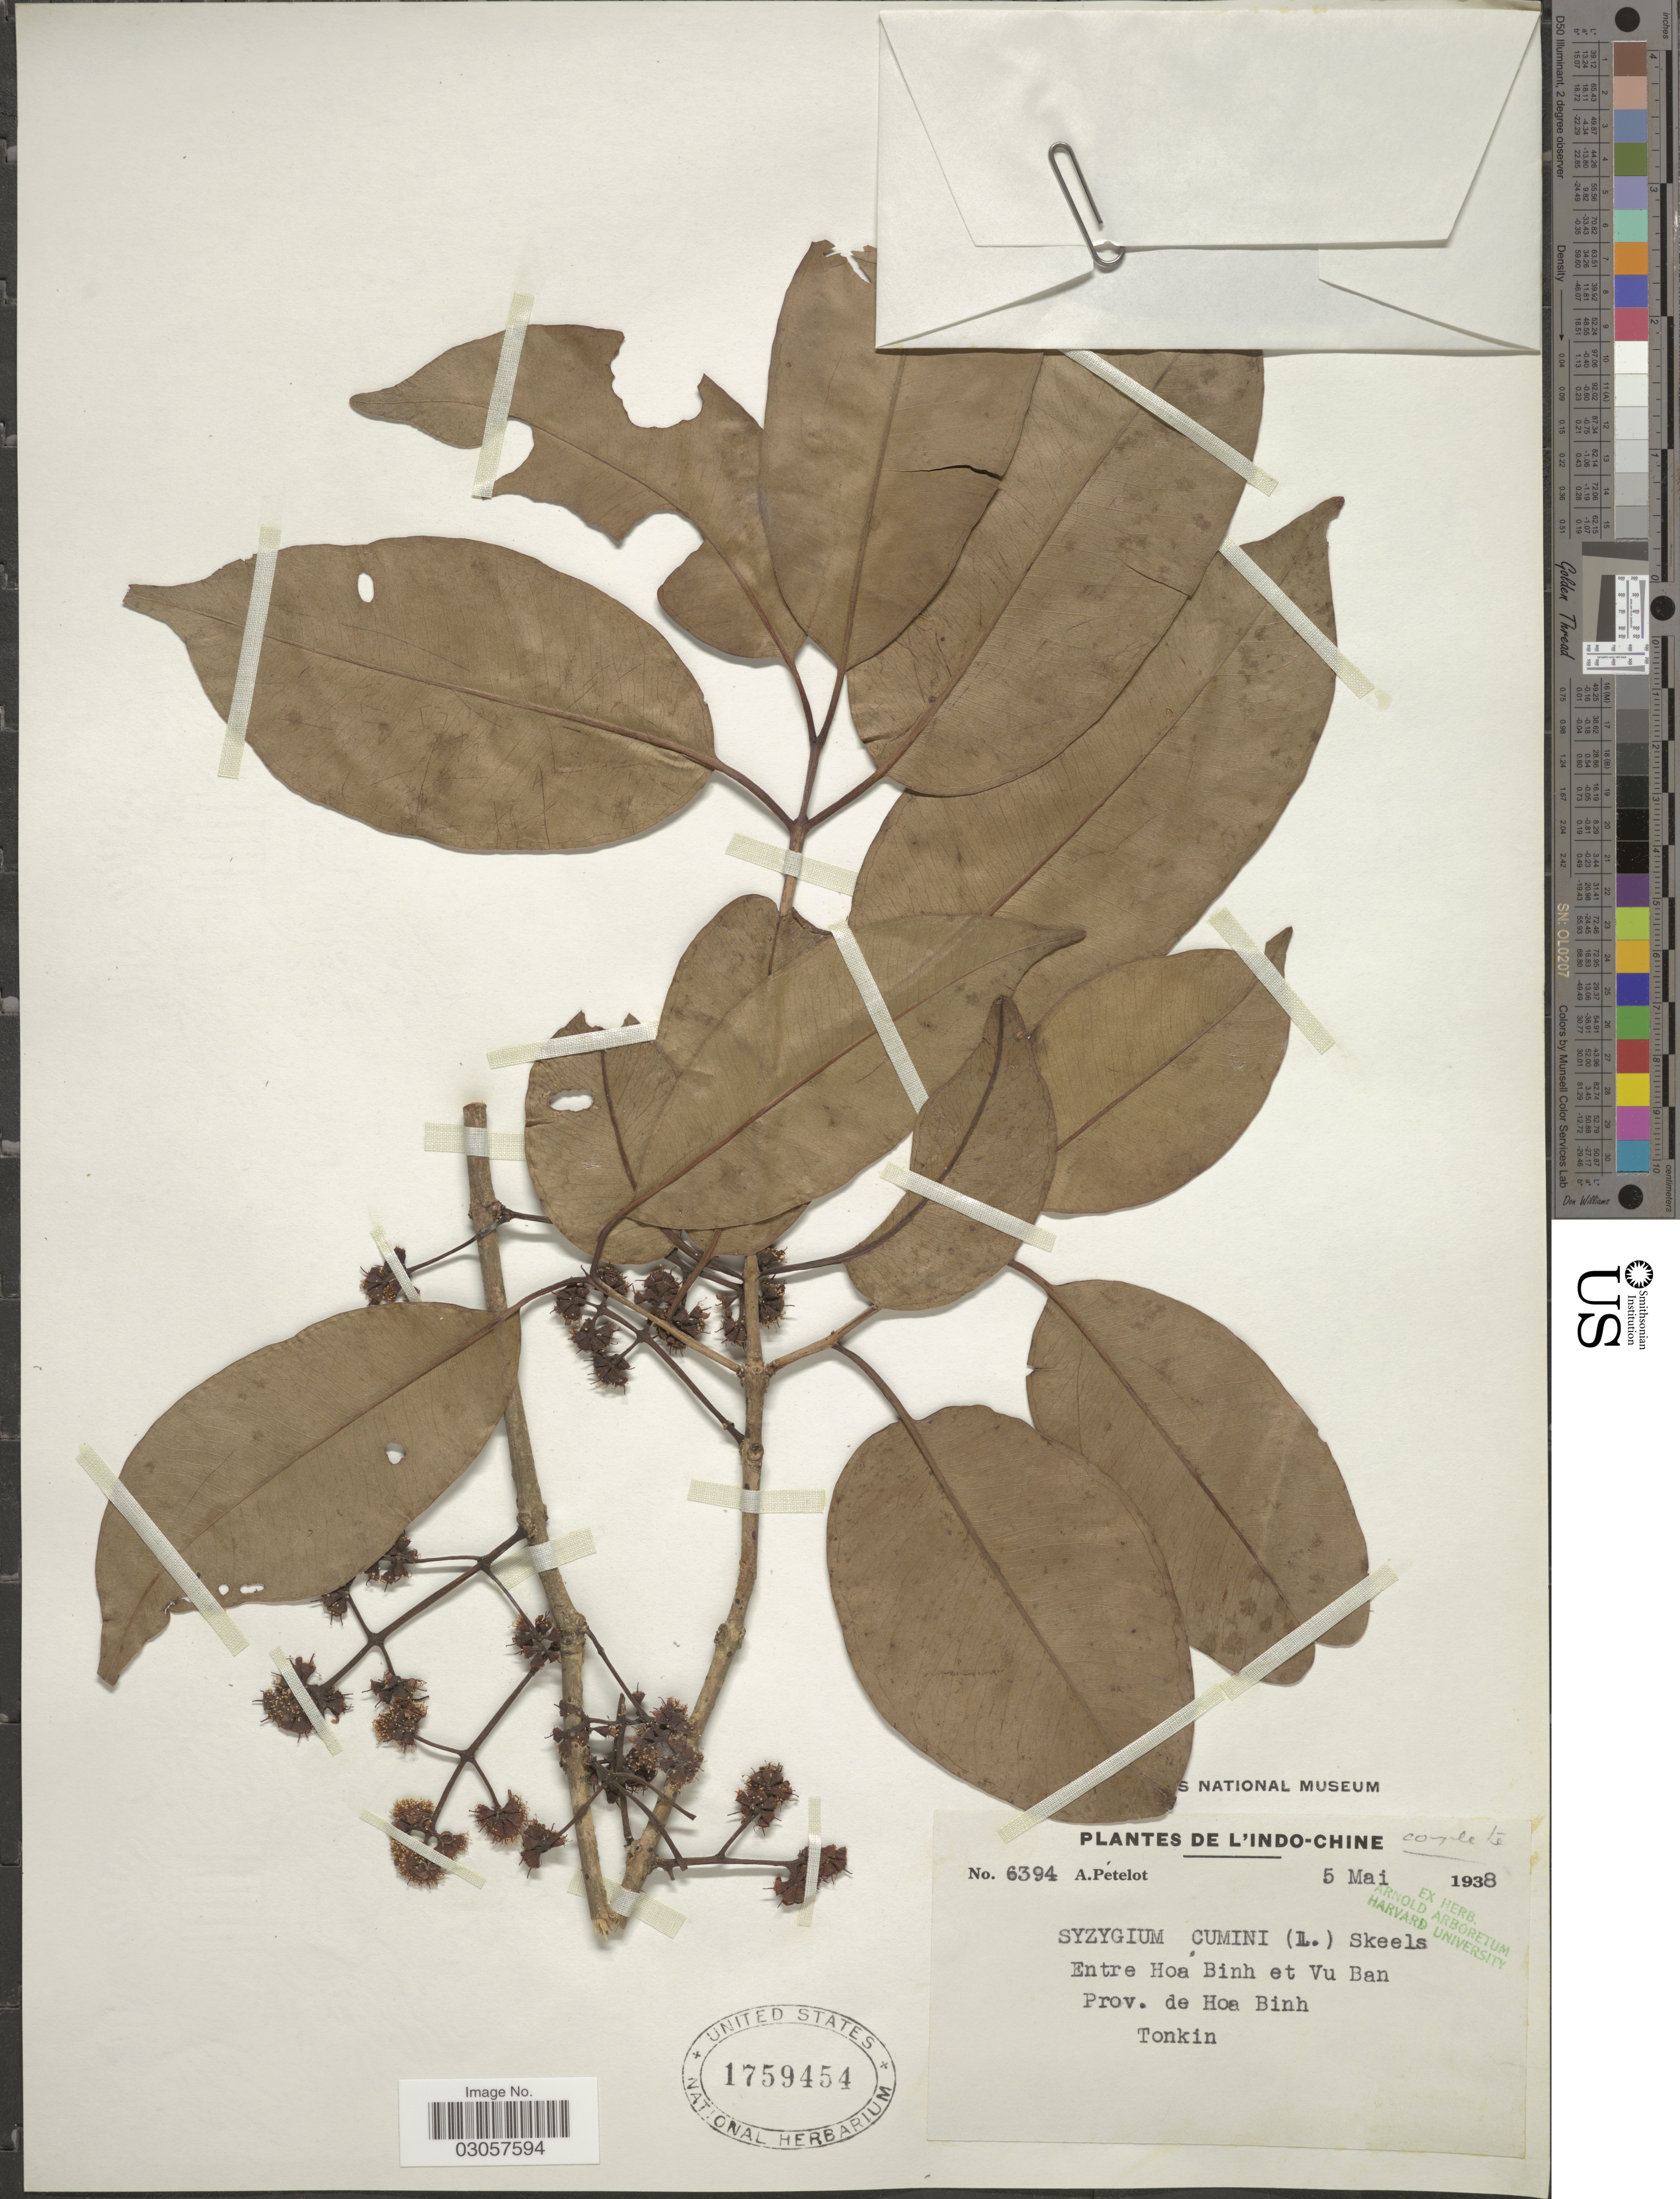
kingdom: Plantae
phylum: Tracheophyta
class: Magnoliopsida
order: Myrtales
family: Myrtaceae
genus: Syzygium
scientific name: Syzygium cumini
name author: (L.) Skeels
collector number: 6394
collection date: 1938-05-05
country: Vietnam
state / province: Hoa Binh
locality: Indo-Chine. Entre Hoa Binh et Vu Ban.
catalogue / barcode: US 1759454